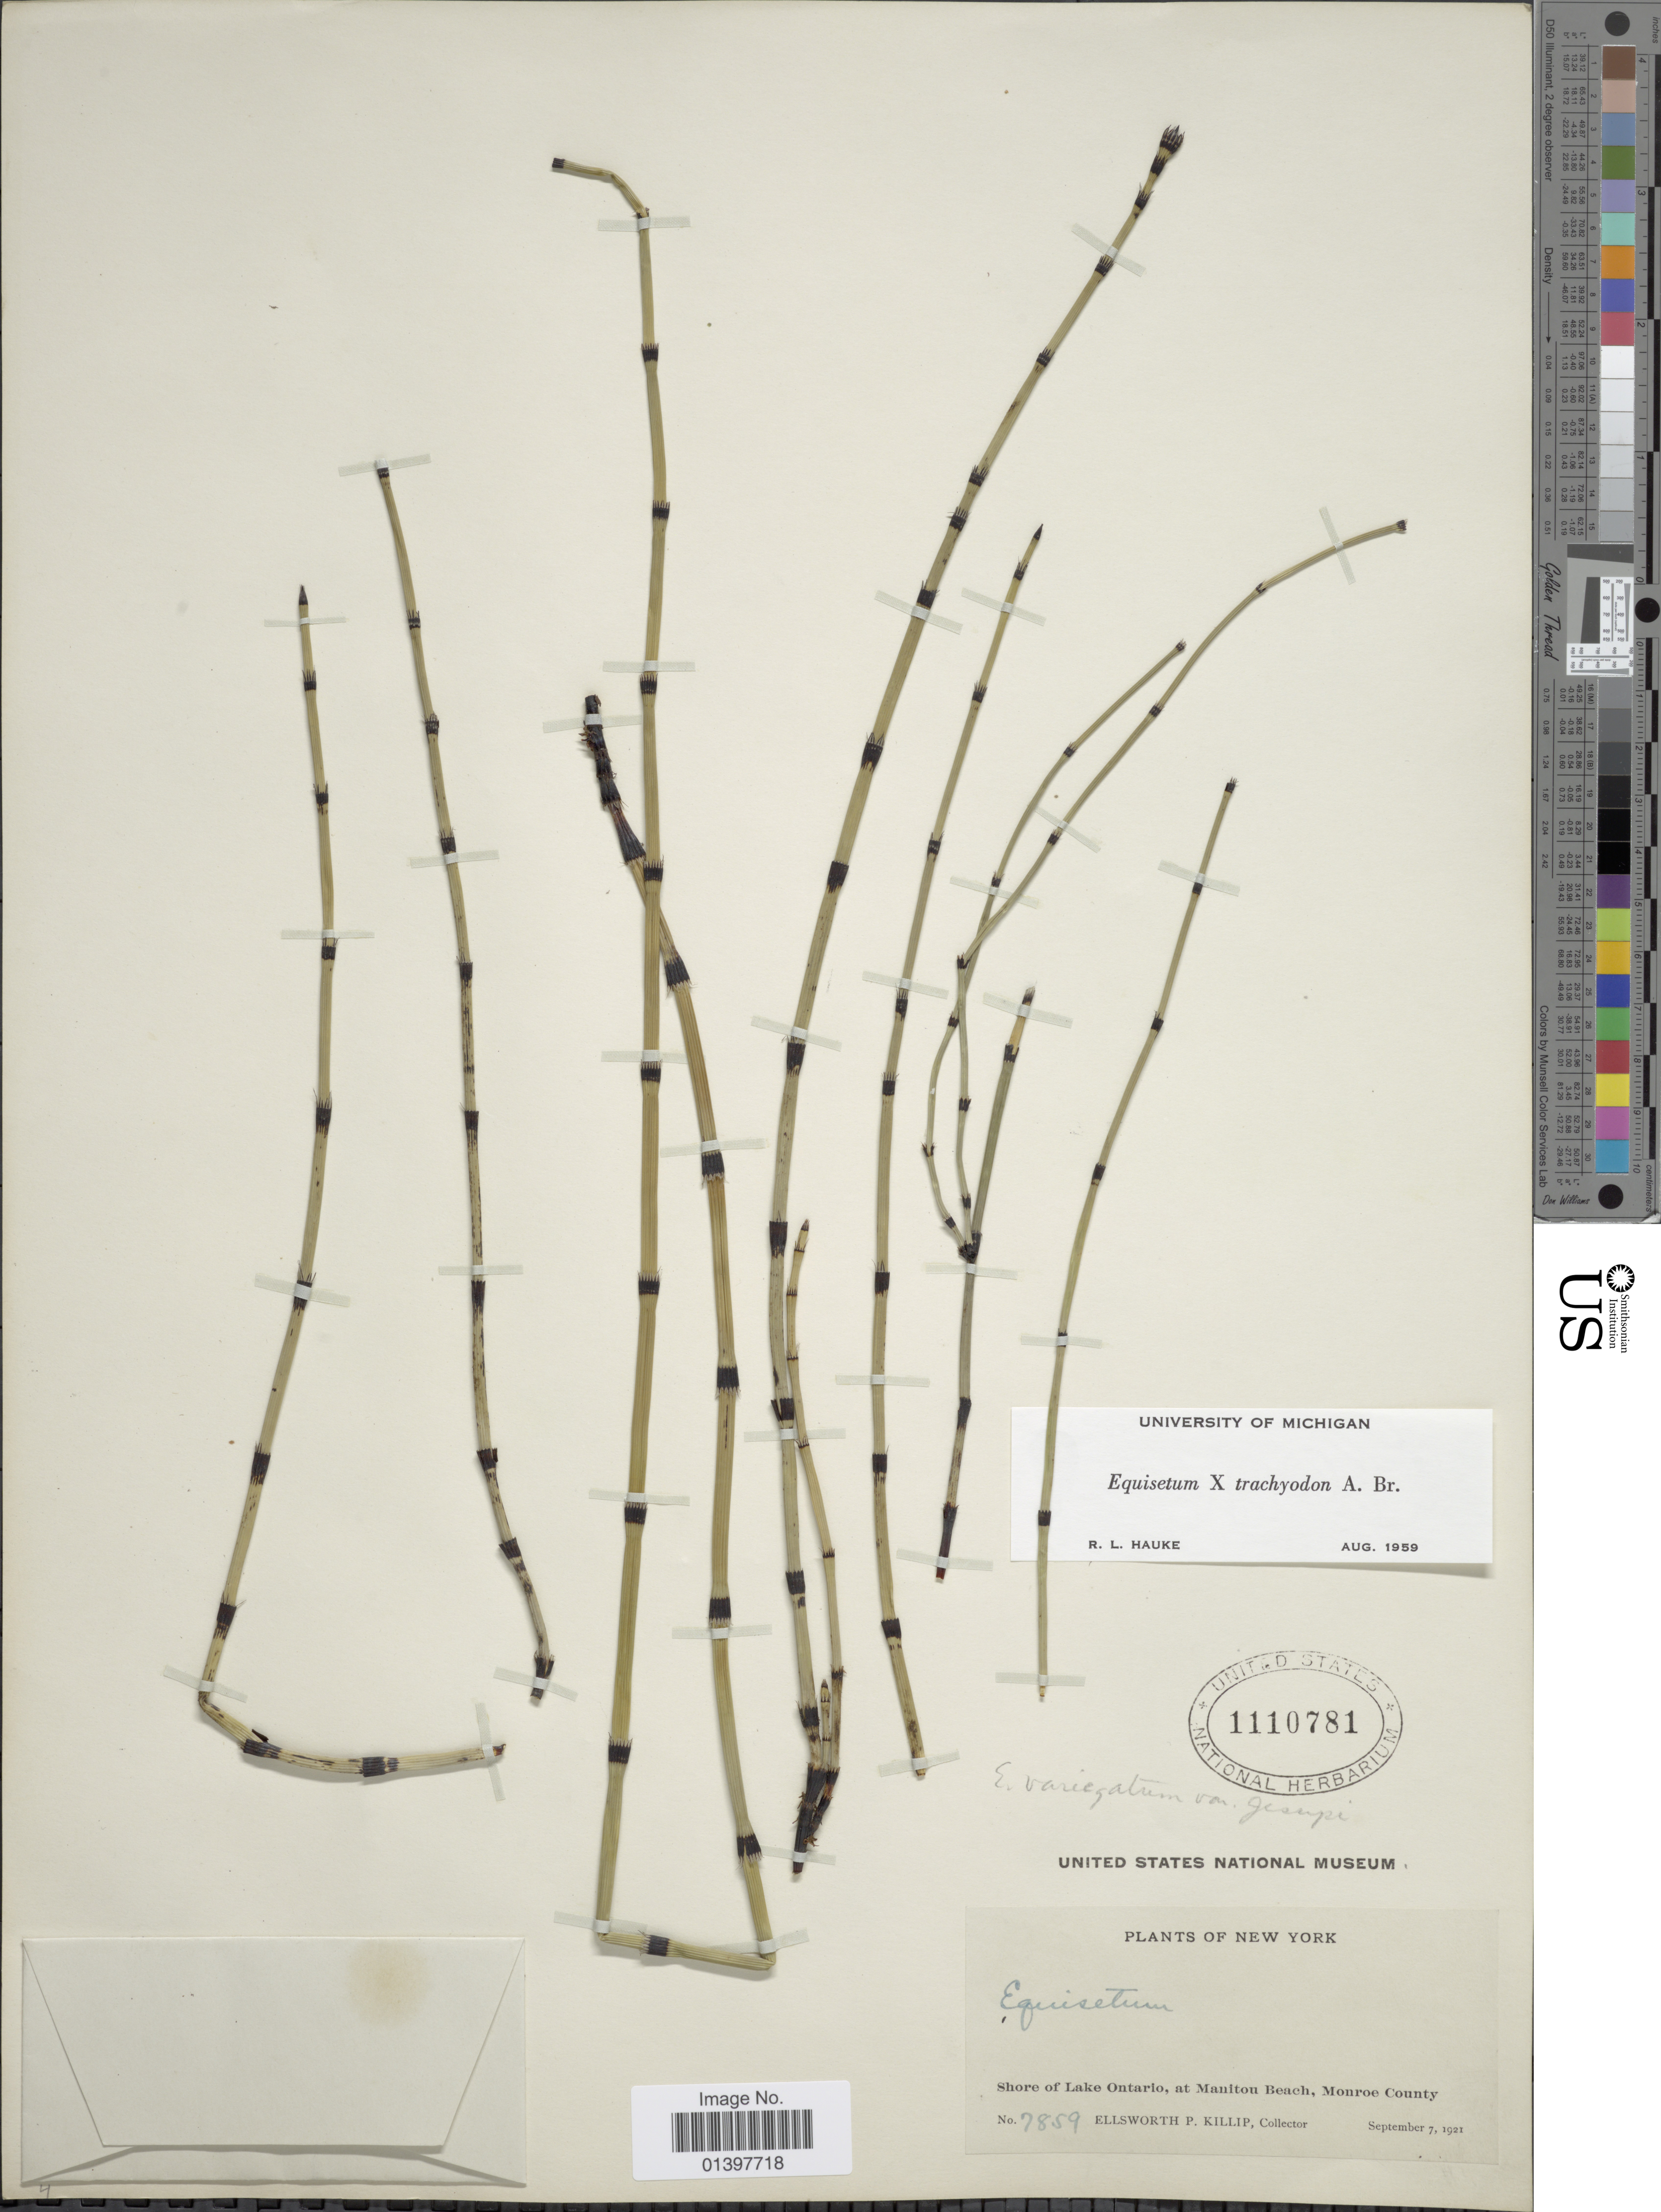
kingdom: Plantae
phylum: Tracheophyta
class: Polypodiopsida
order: Equisetales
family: Equisetaceae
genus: Equisetum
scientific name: Equisetum x trachyodon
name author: A. Braun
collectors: E. P. Killip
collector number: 7859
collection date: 1921-09-07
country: United States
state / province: New York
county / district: Monroe Co.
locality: Shore of Lake Ontario, at Maniton Beach.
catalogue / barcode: US 110781